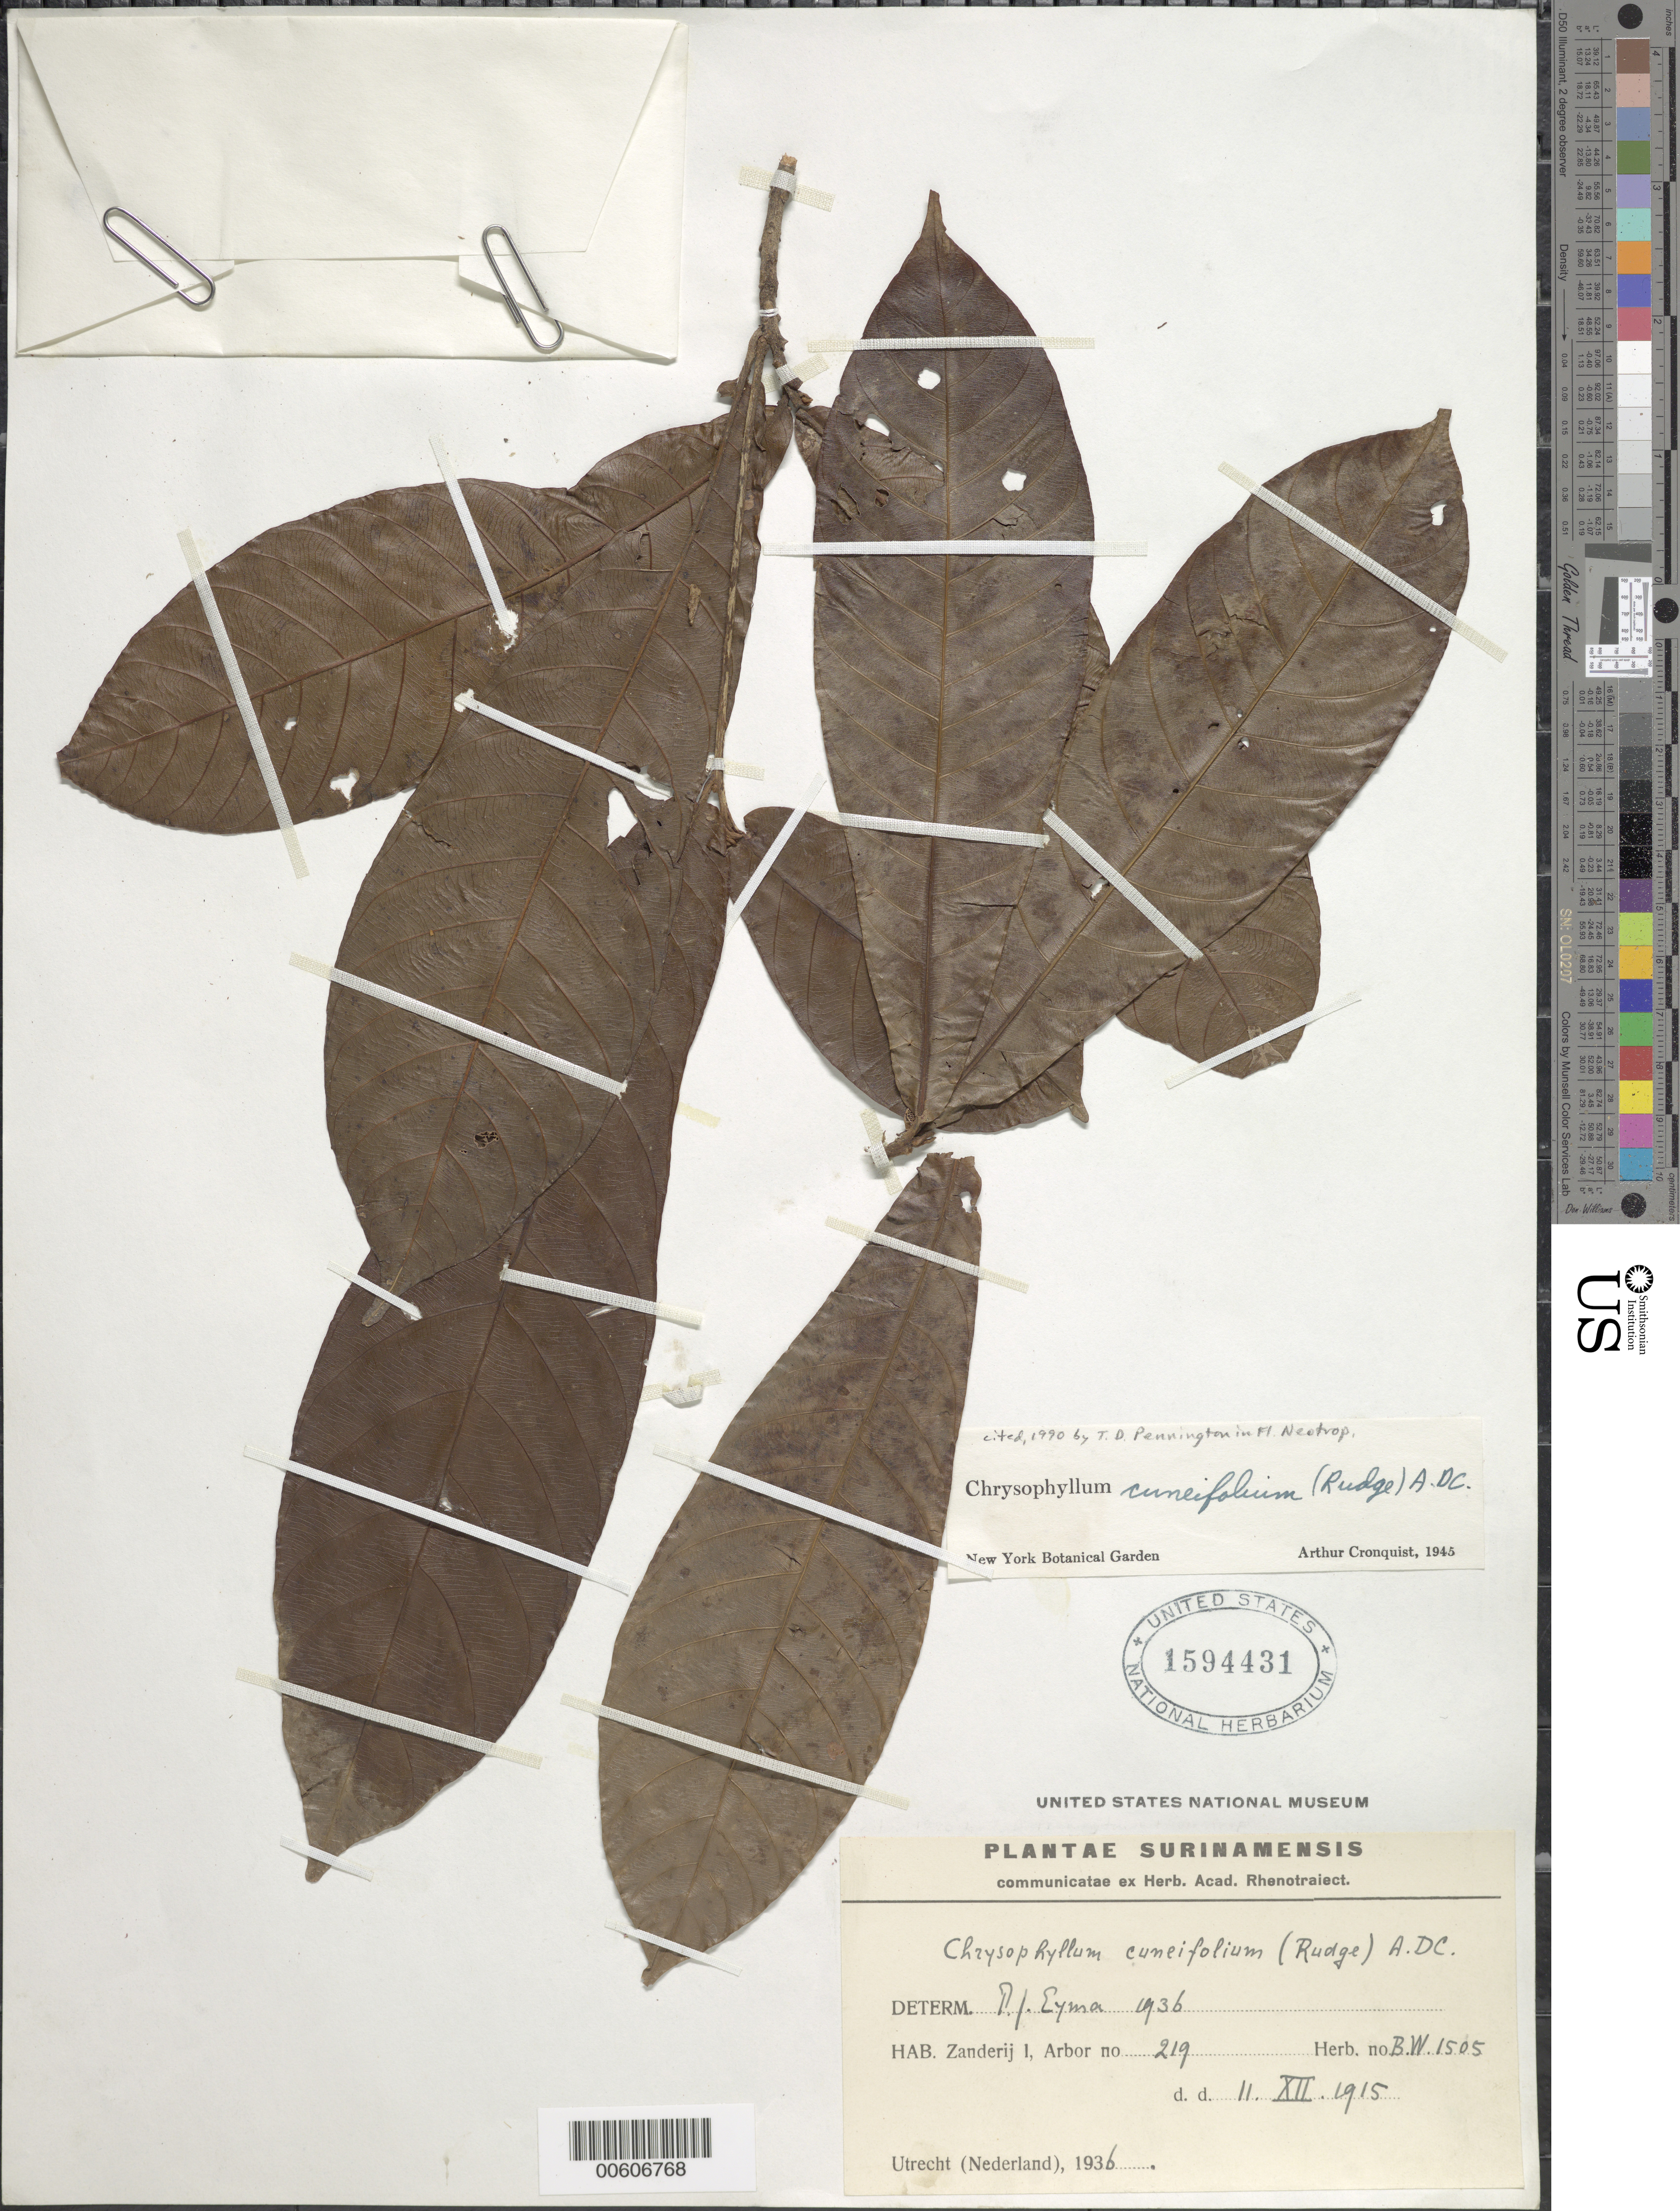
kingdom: Plantae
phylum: Tracheophyta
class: Magnoliopsida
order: Ericales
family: Sapotaceae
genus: Chrysophyllum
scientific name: Chrysophyllum cuneifolium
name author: (Rudge) A. DC.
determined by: Pennington, T. D., (K)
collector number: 1505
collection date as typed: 11-Dec-15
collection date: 1915-12-11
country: Suriname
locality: Zanderij I., Forest Reserve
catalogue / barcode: US 1594431